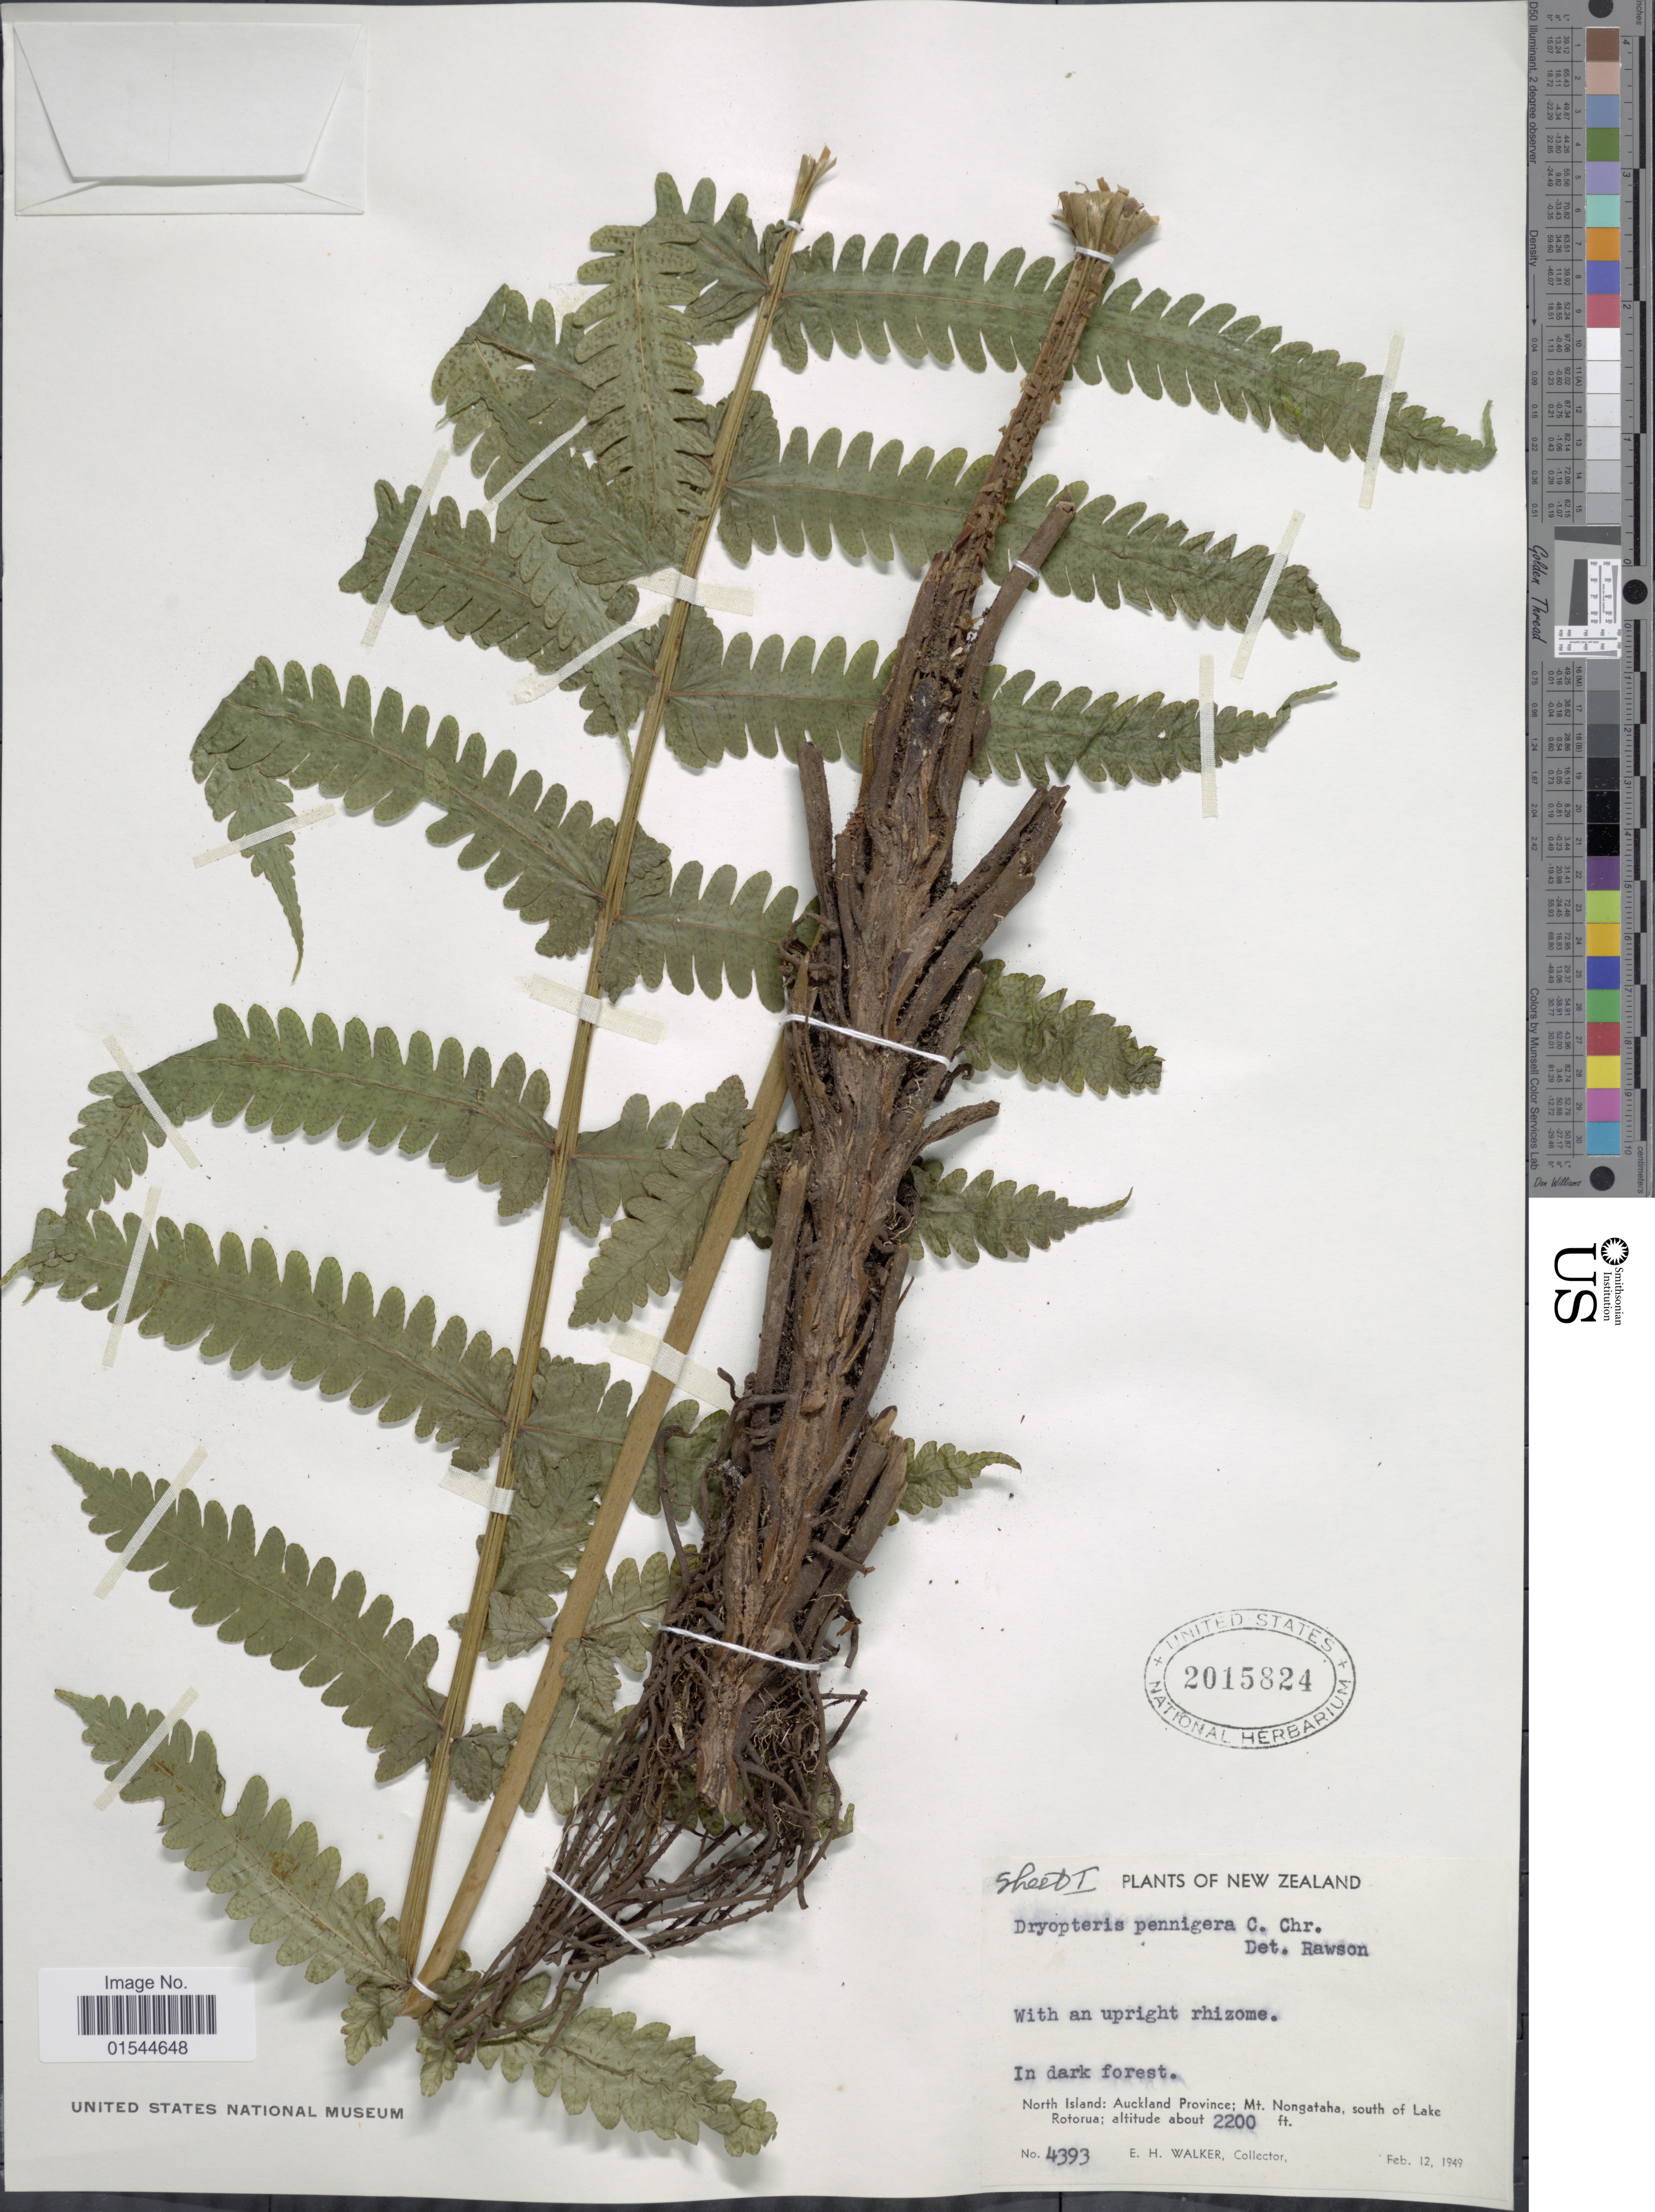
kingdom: Plantae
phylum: Tracheophyta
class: Polypodiopsida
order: Polypodiales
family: Thelypteridaceae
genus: Pneumatopteris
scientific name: Pneumatopteris pennigera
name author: (G. Forst.) Holttum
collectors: E. H. Walker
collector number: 4393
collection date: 1949-02-12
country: New Zealand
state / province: Auckland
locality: North Island: auckland Province; Mt. Nongataha, south of Lake Rotorua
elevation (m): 671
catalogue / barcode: US 2015824